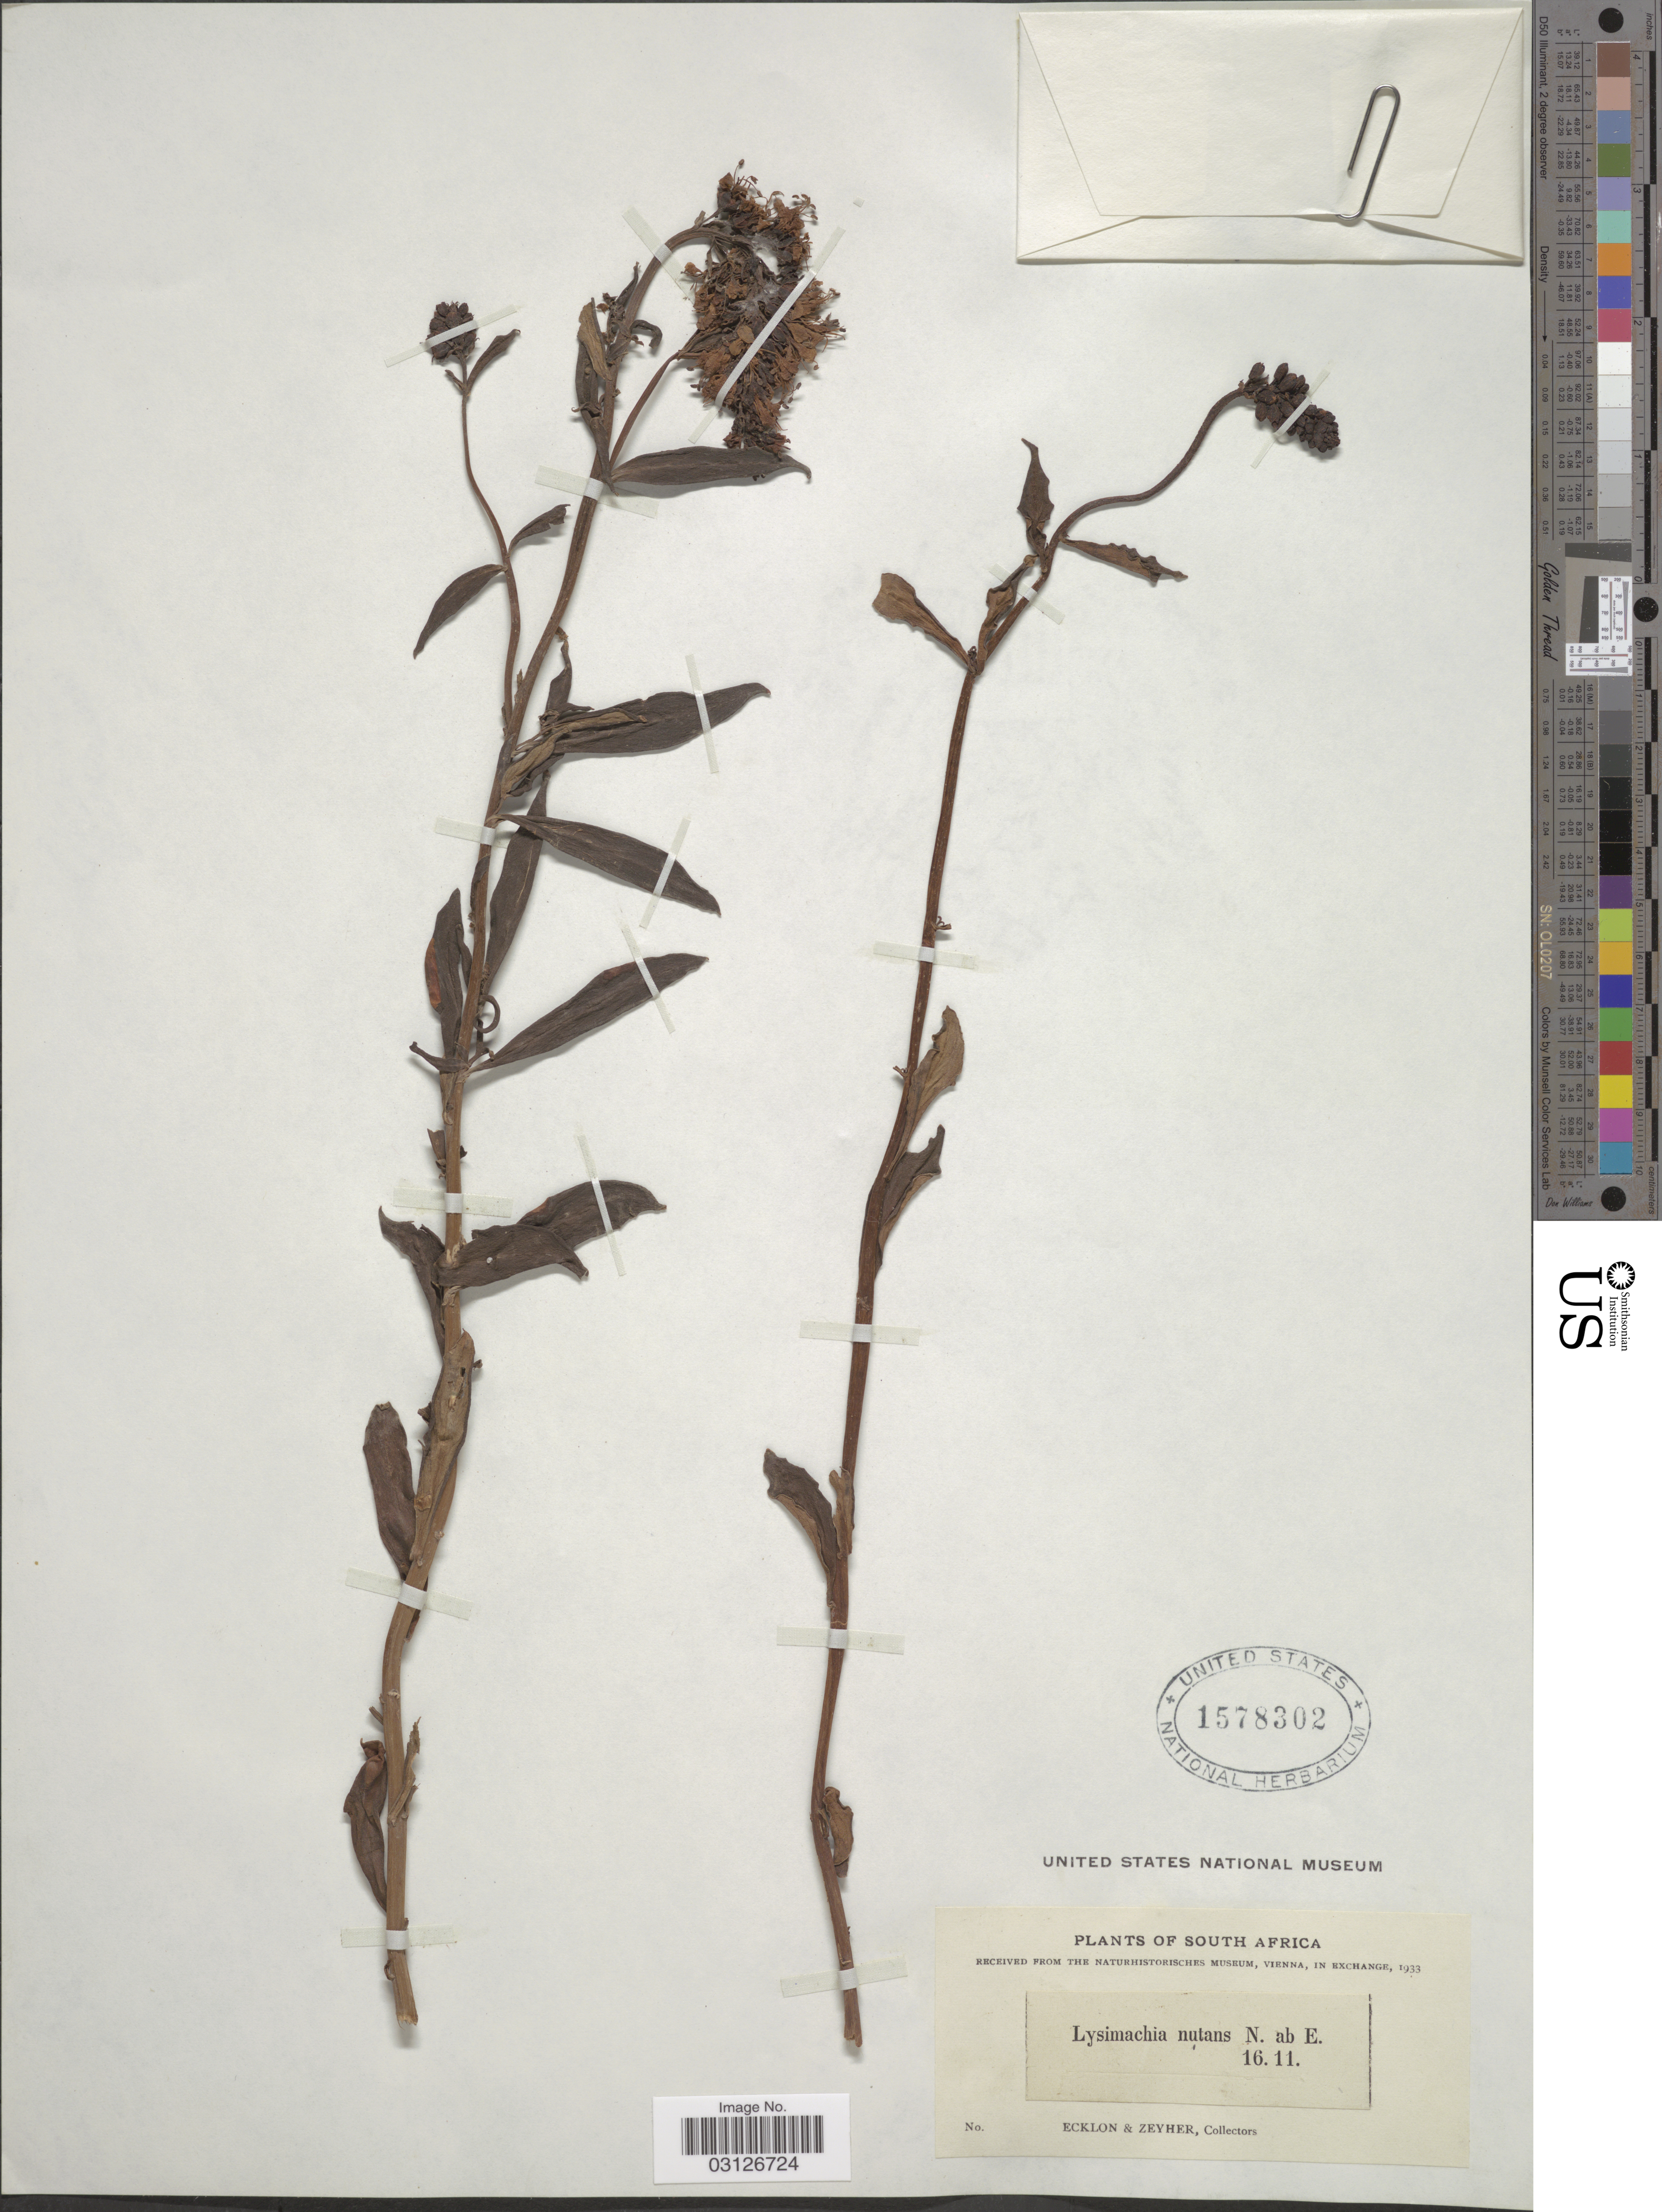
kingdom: Plantae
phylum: Tracheophyta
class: Magnoliopsida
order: Ericales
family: Primulaceae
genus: Lysimachia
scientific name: Lysimachia nutans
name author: Nees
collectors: -. Ecklon & -. Zeyher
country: South Africa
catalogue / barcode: US 1578302